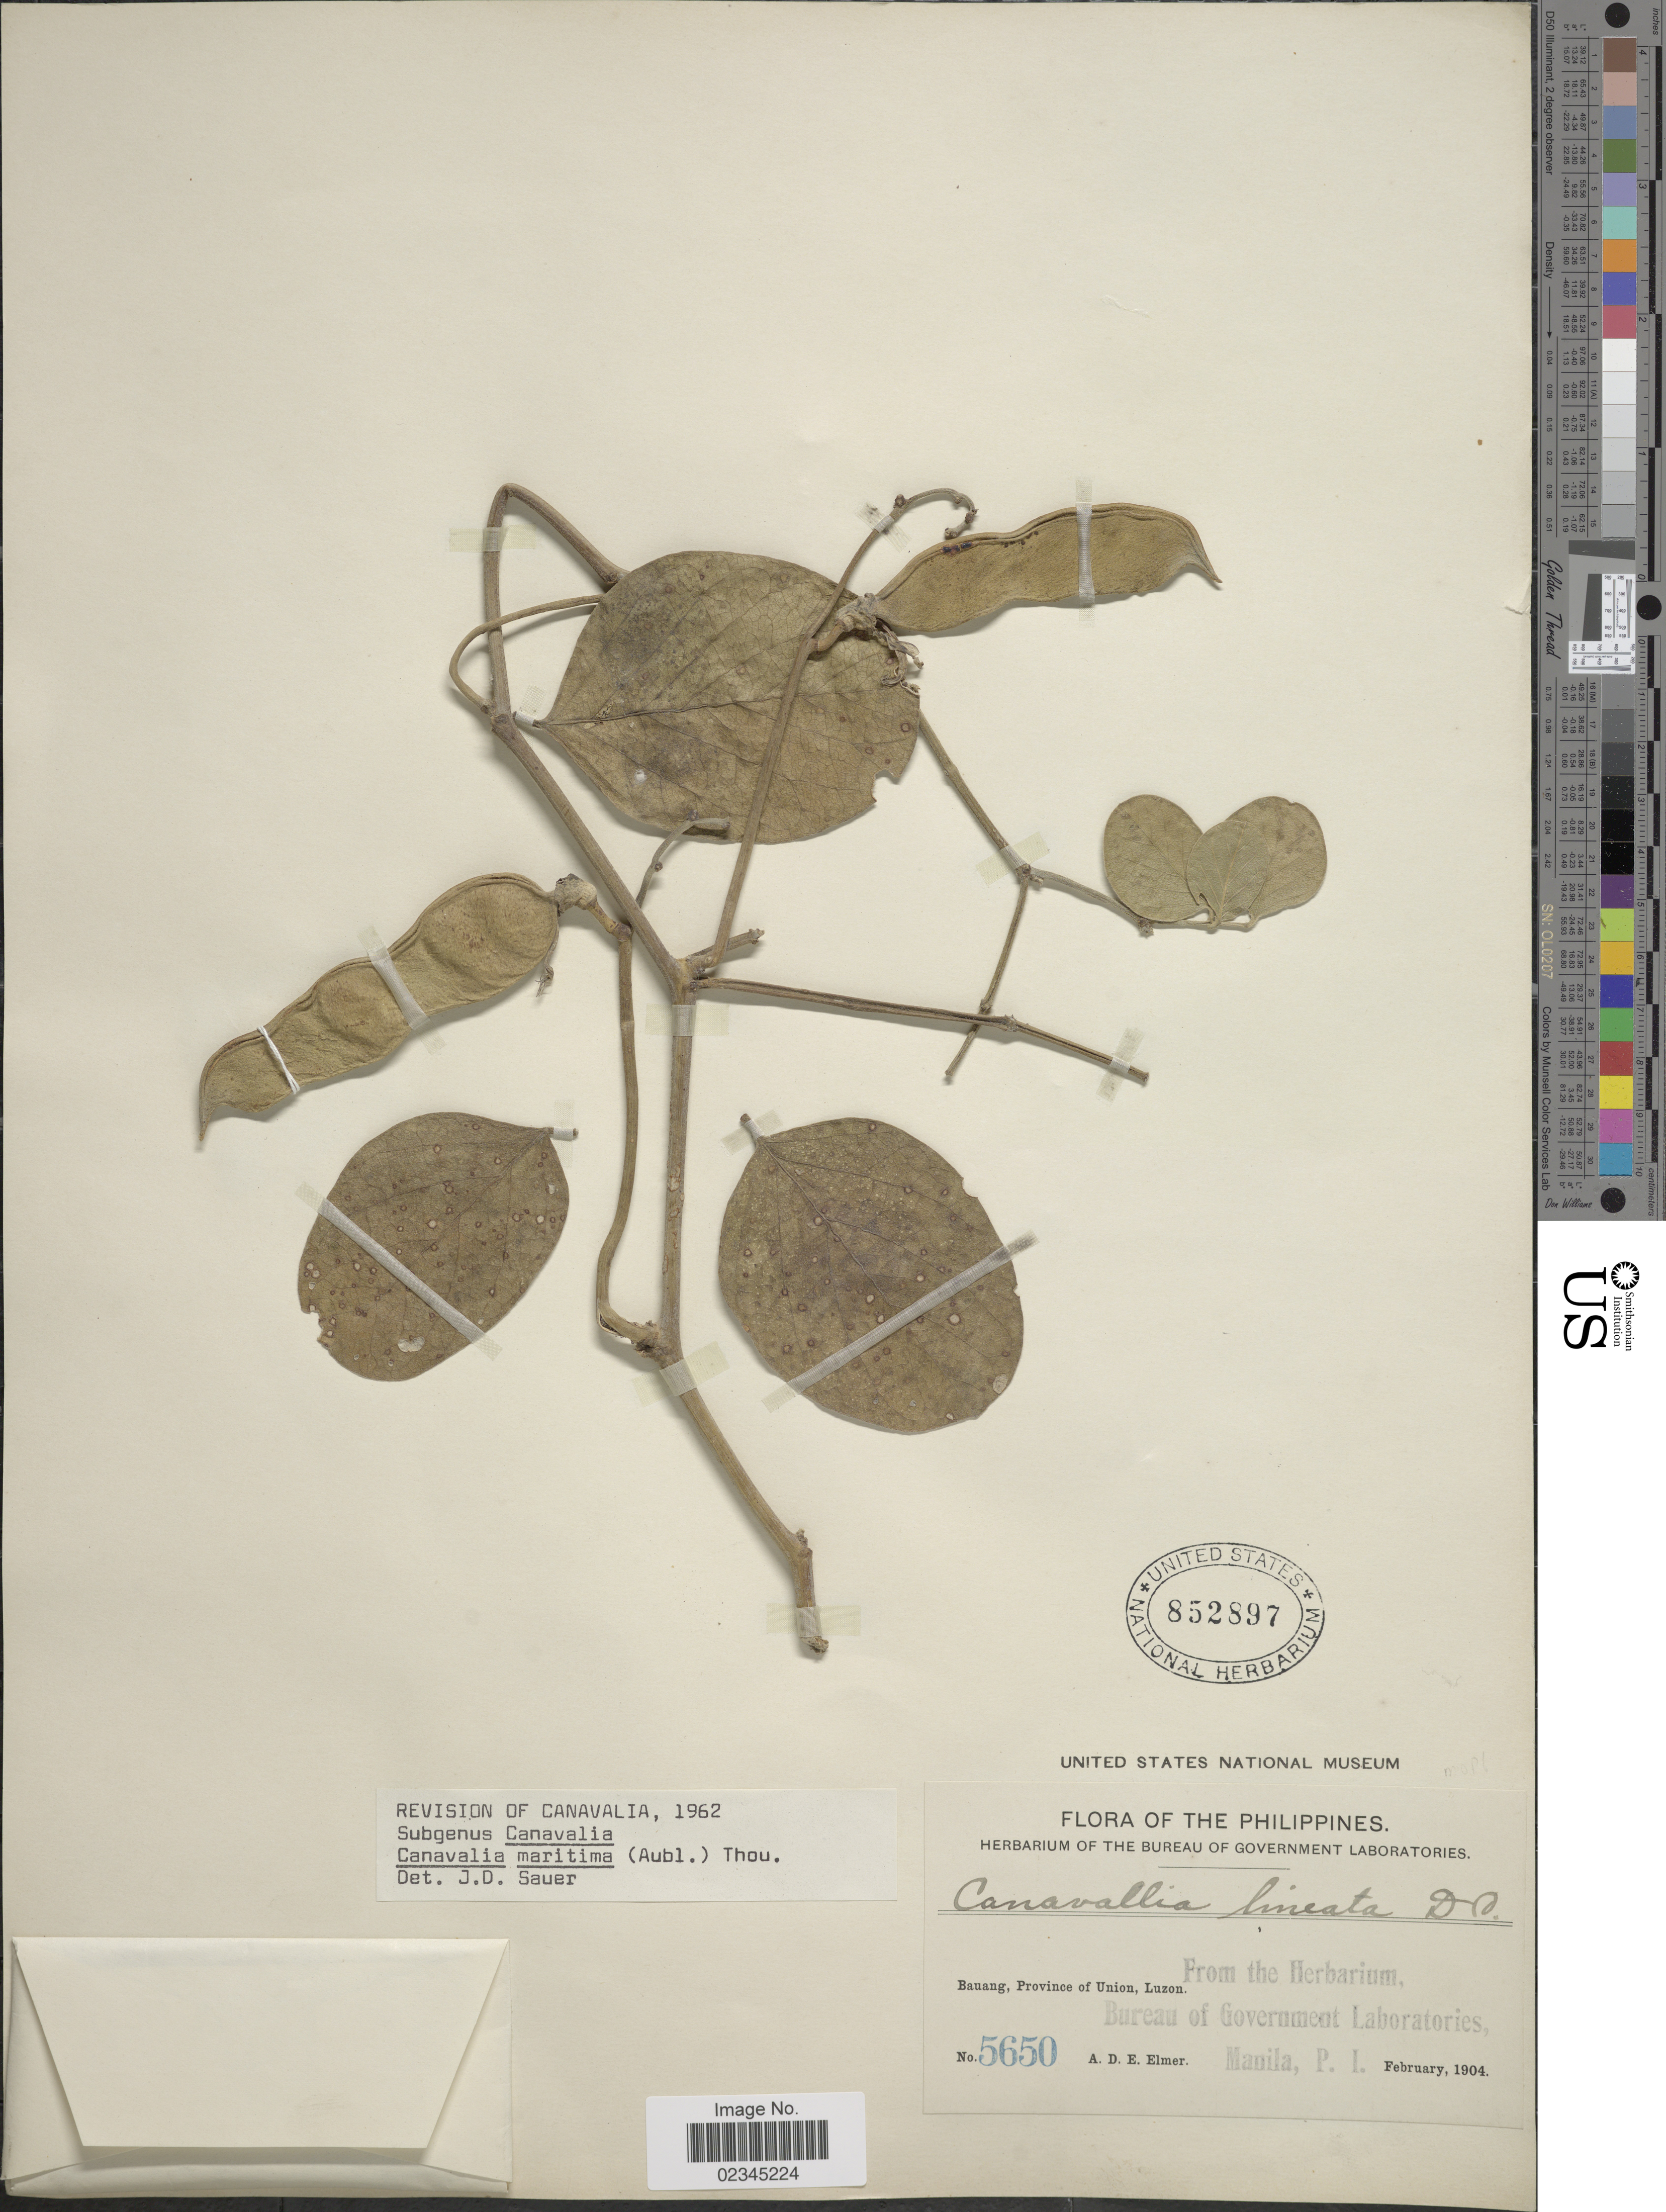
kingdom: Plantae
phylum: Tracheophyta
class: Magnoliopsida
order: Fabales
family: Fabaceae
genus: Canavalia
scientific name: Canavalia rosea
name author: (Sw.) DC.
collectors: A. D. E. Elmer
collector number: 5650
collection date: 1904-02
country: Philippines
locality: Bauang, province of Union, Luzon.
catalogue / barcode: US 852897